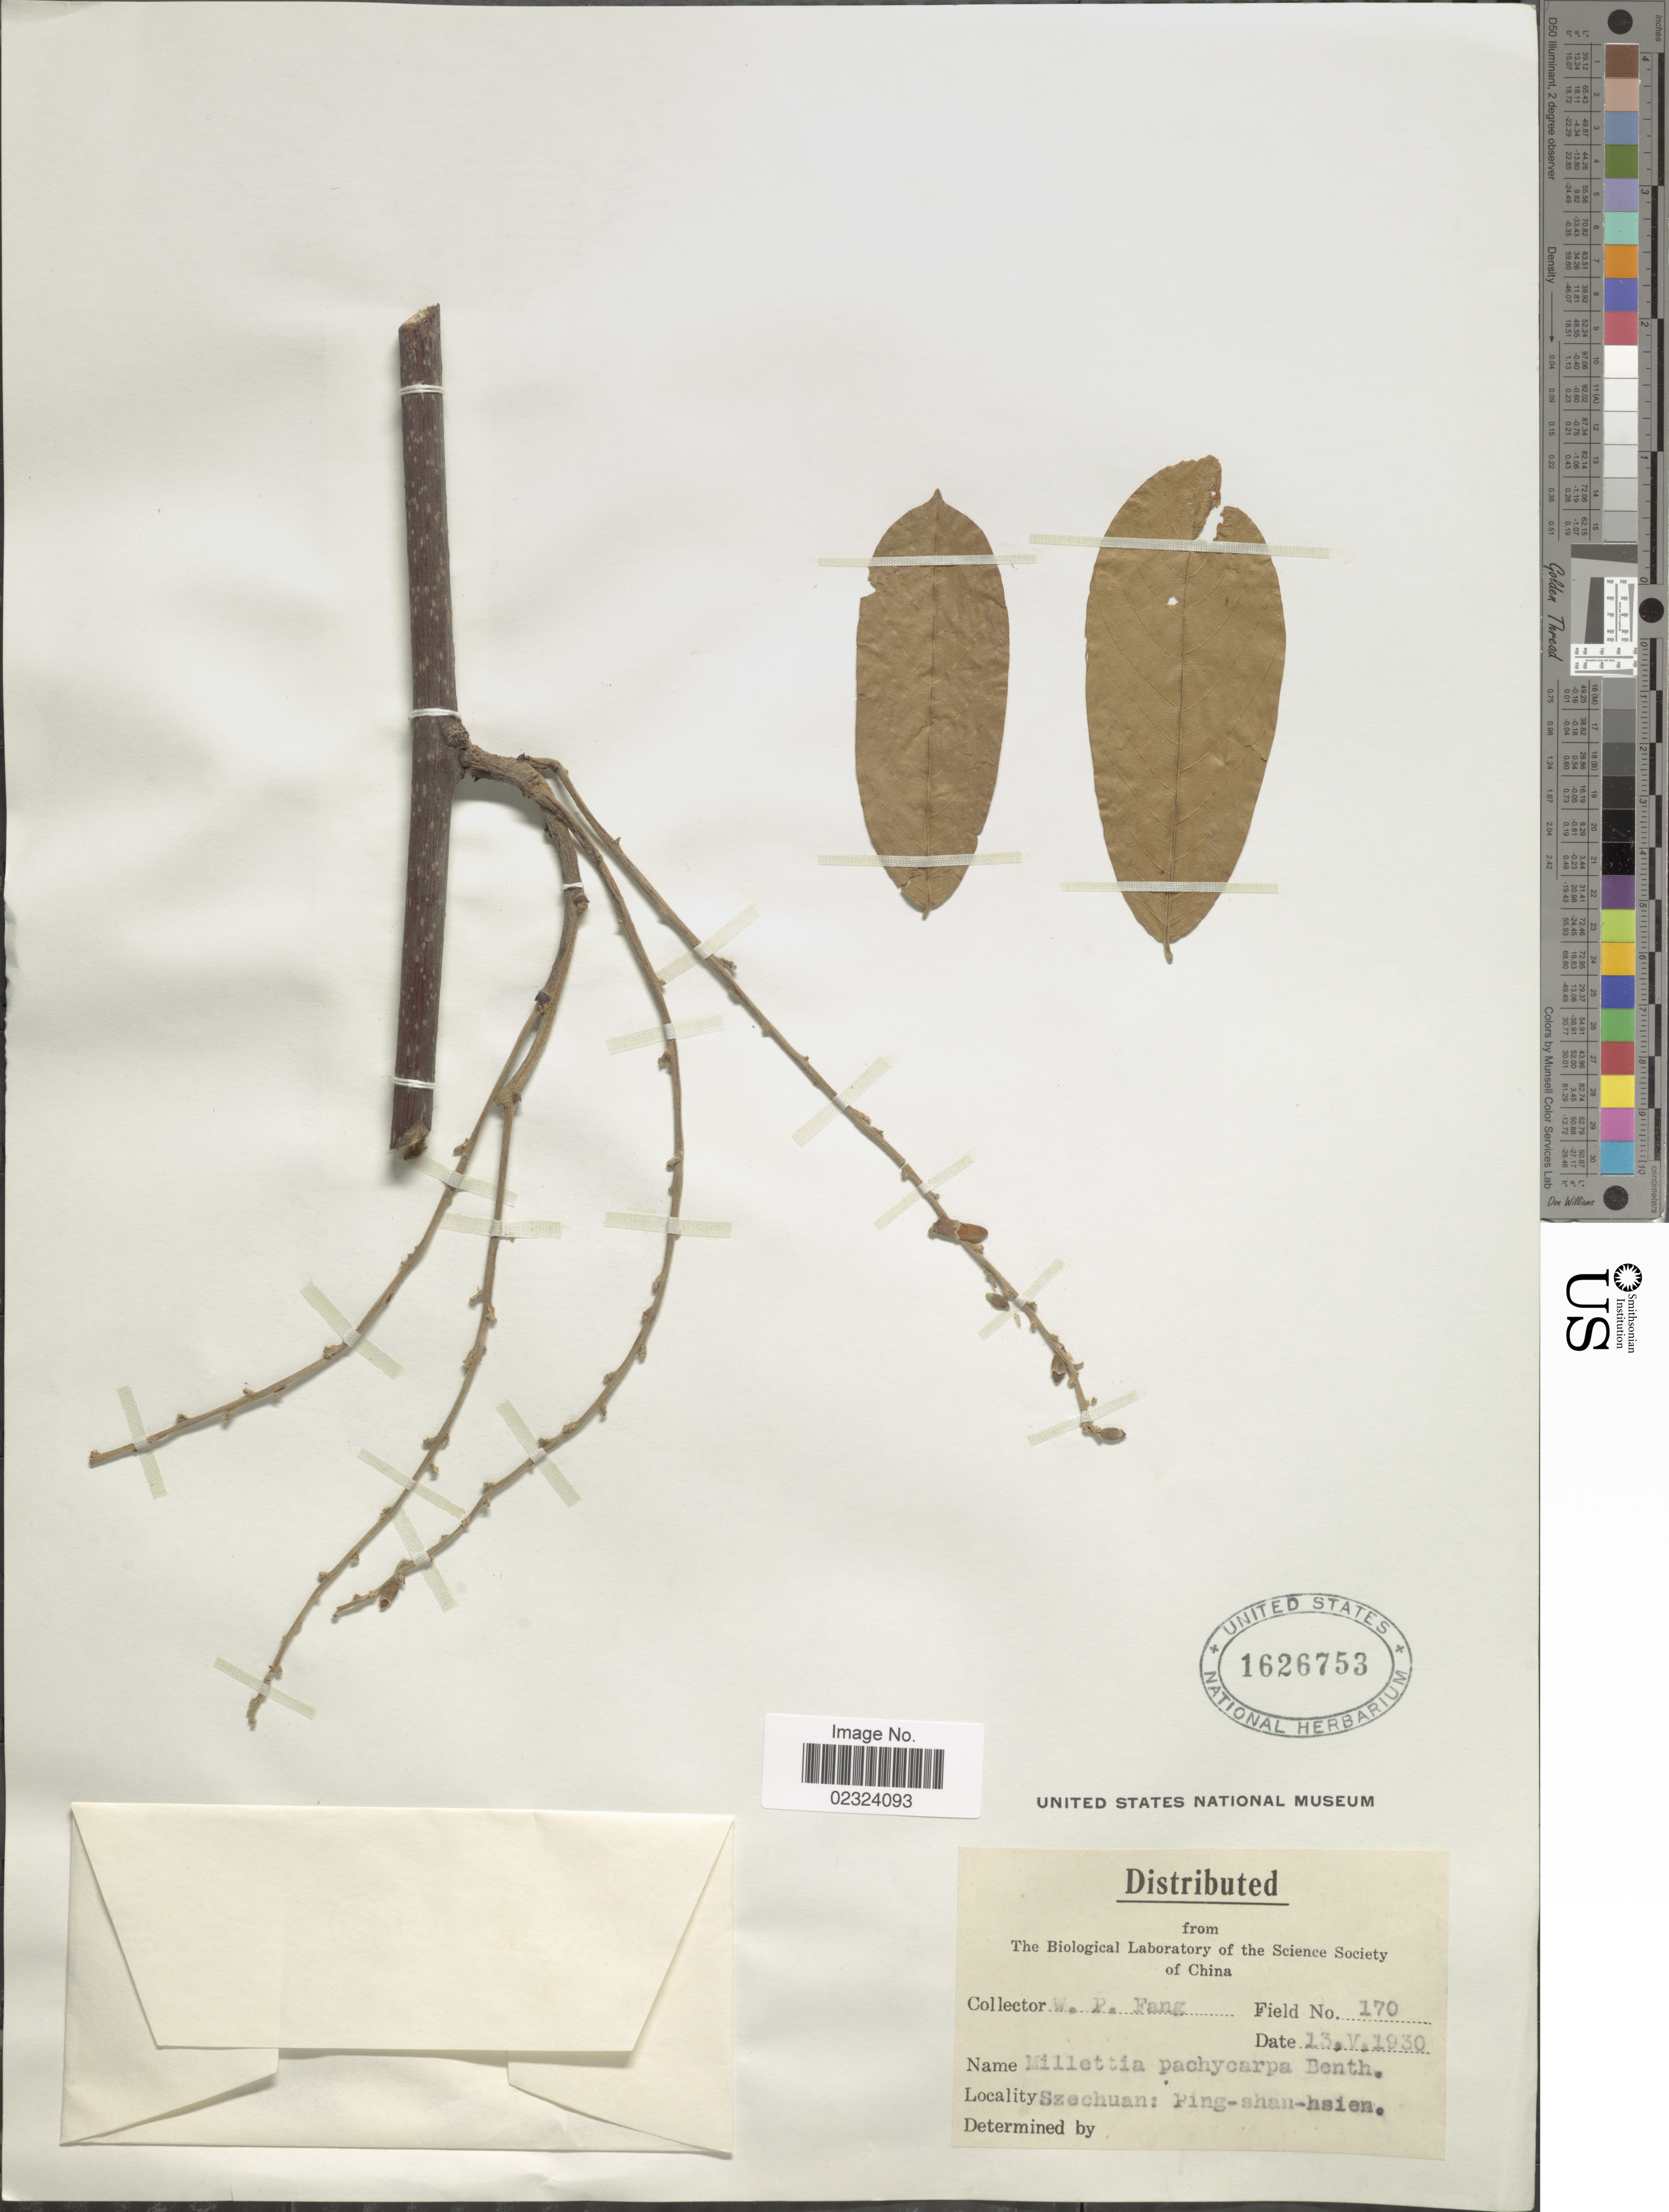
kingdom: Plantae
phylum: Tracheophyta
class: Magnoliopsida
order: Fabales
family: Fabaceae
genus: Millettia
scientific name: Millettia pachycarpa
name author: Benth.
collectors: W. P. Fang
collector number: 170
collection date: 1930-05-13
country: China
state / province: Sichuan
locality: Szechuan: Ping-shan-hsien.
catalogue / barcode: US 1626753